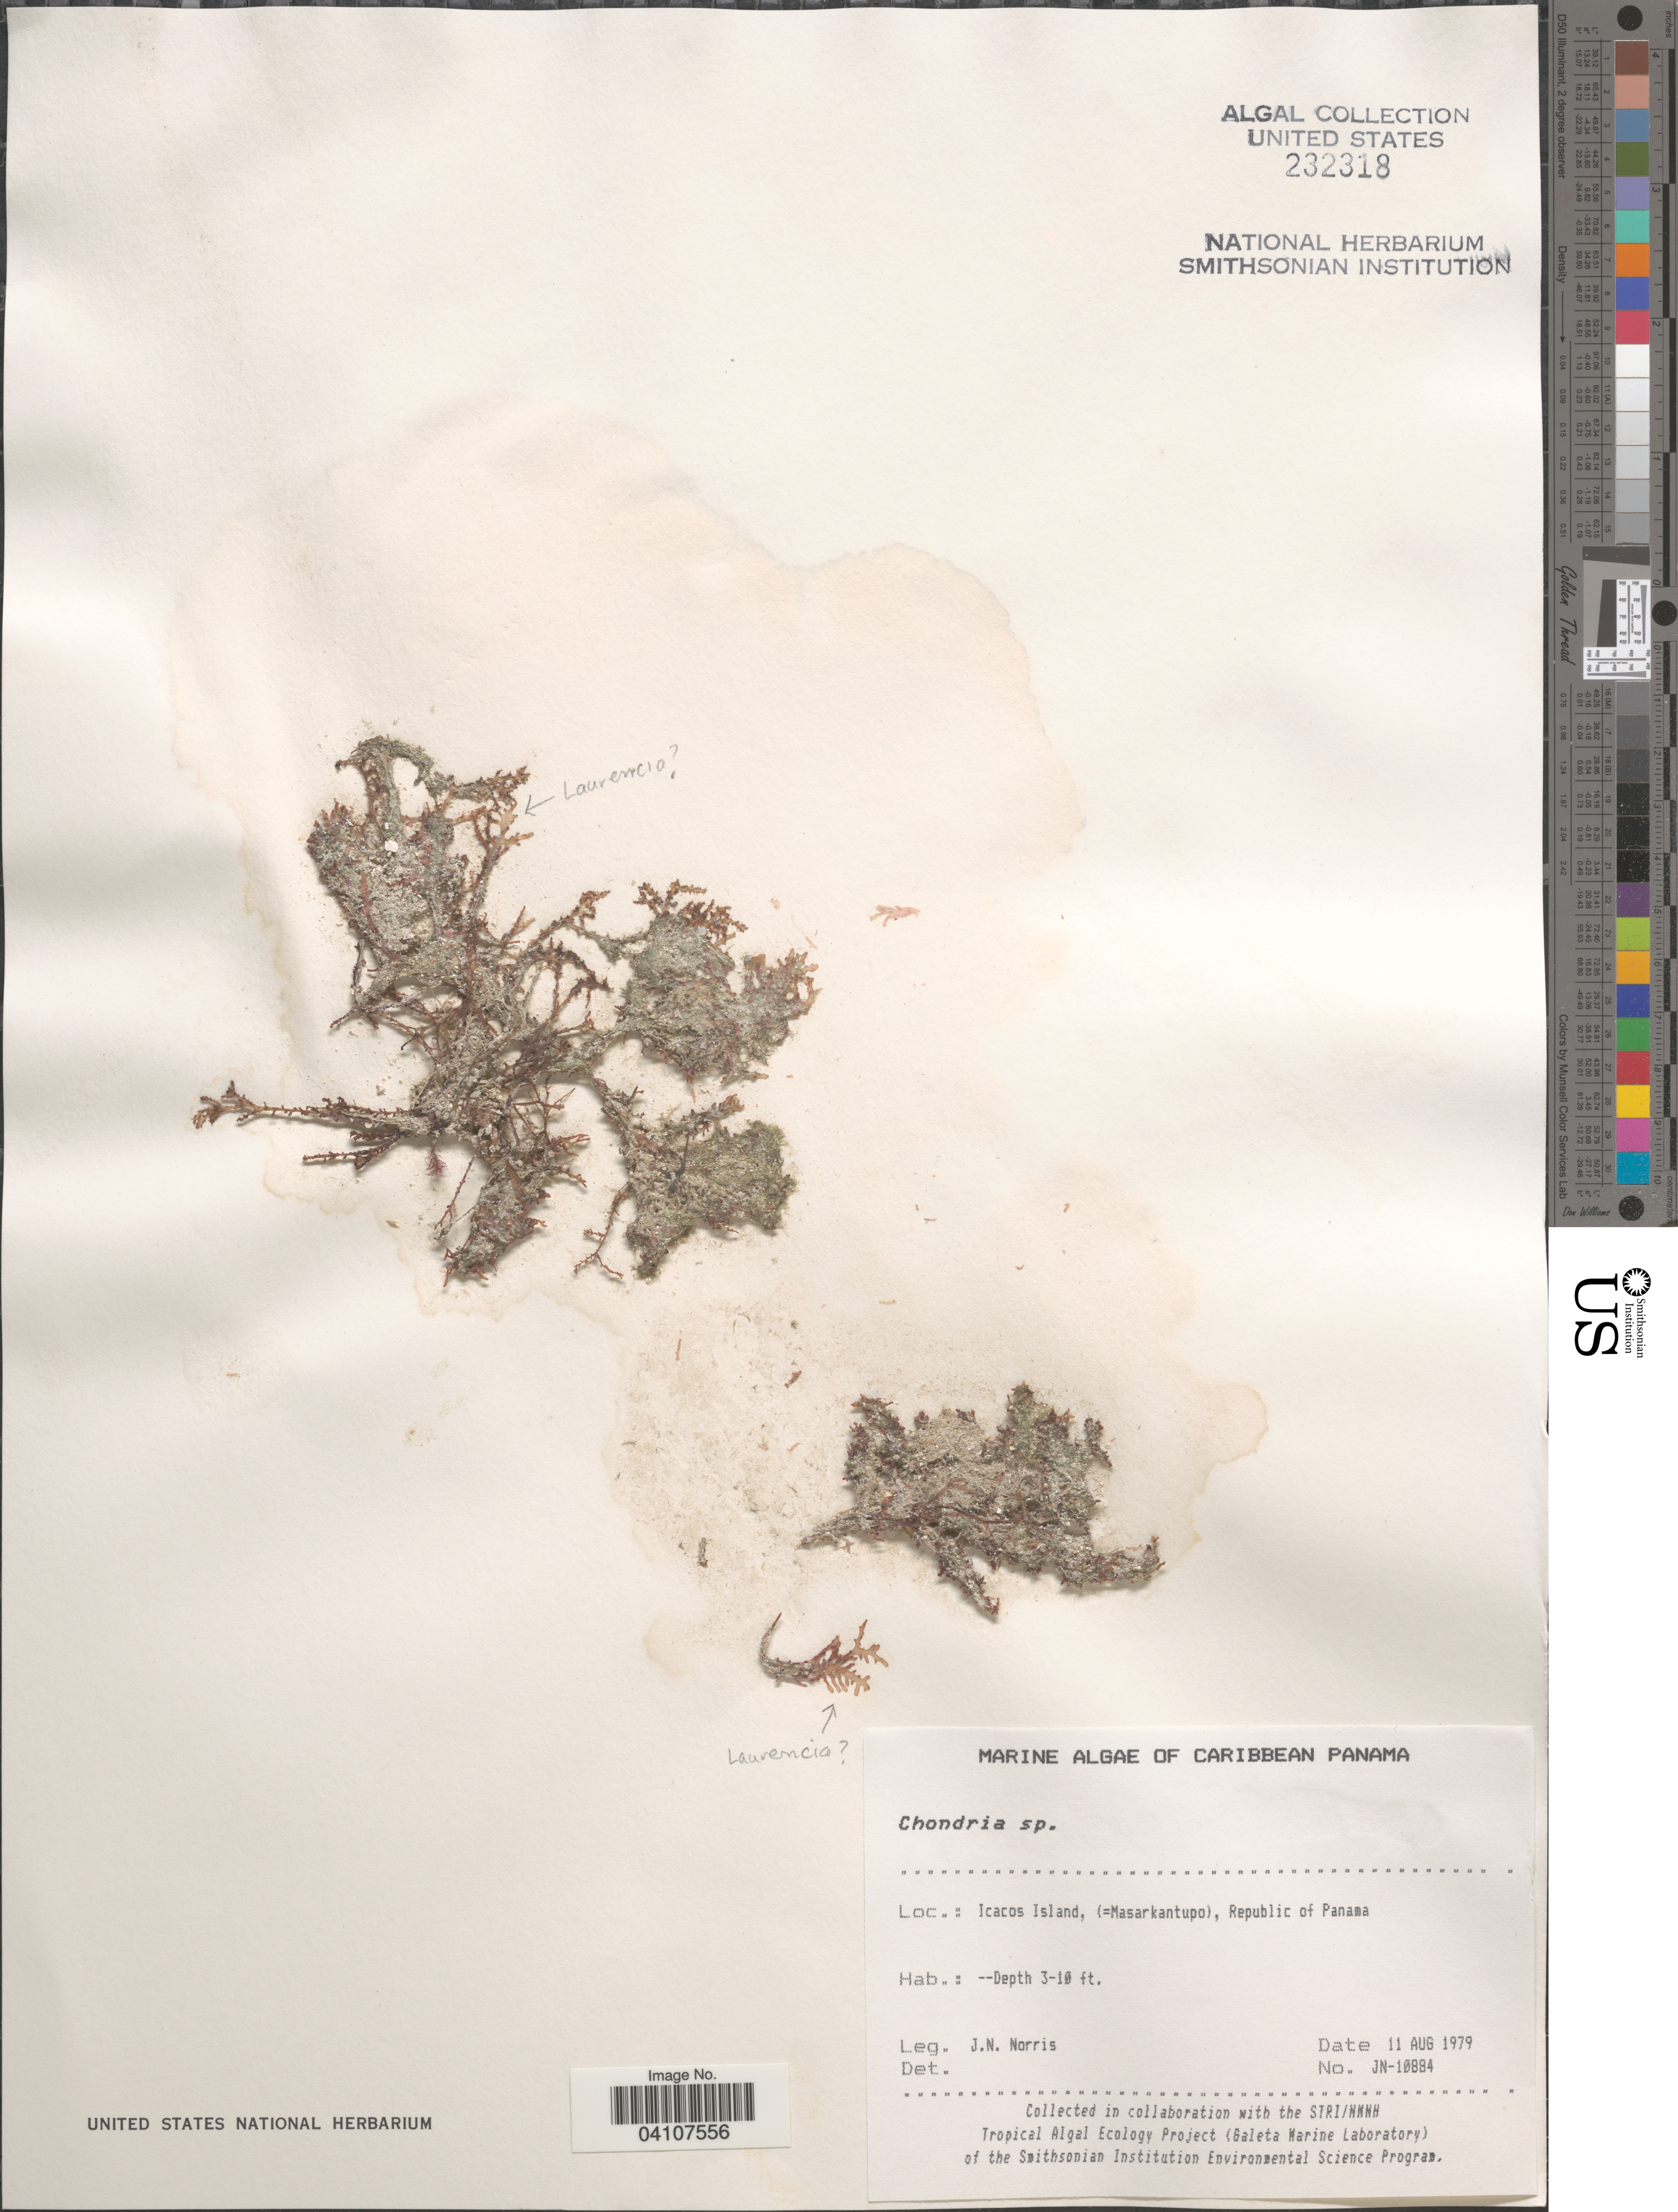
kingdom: Plantae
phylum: Rhodophyta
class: Florideophyceae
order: Ceramiales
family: Rhodomelaceae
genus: Chondria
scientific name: Chondria sp.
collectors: J. Norris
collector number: JN-10884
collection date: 1979-08-11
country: Panama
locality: Caribbean Panama. Icacos Island, (=Masarkantupo), Republic of Panama.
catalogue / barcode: US 232318